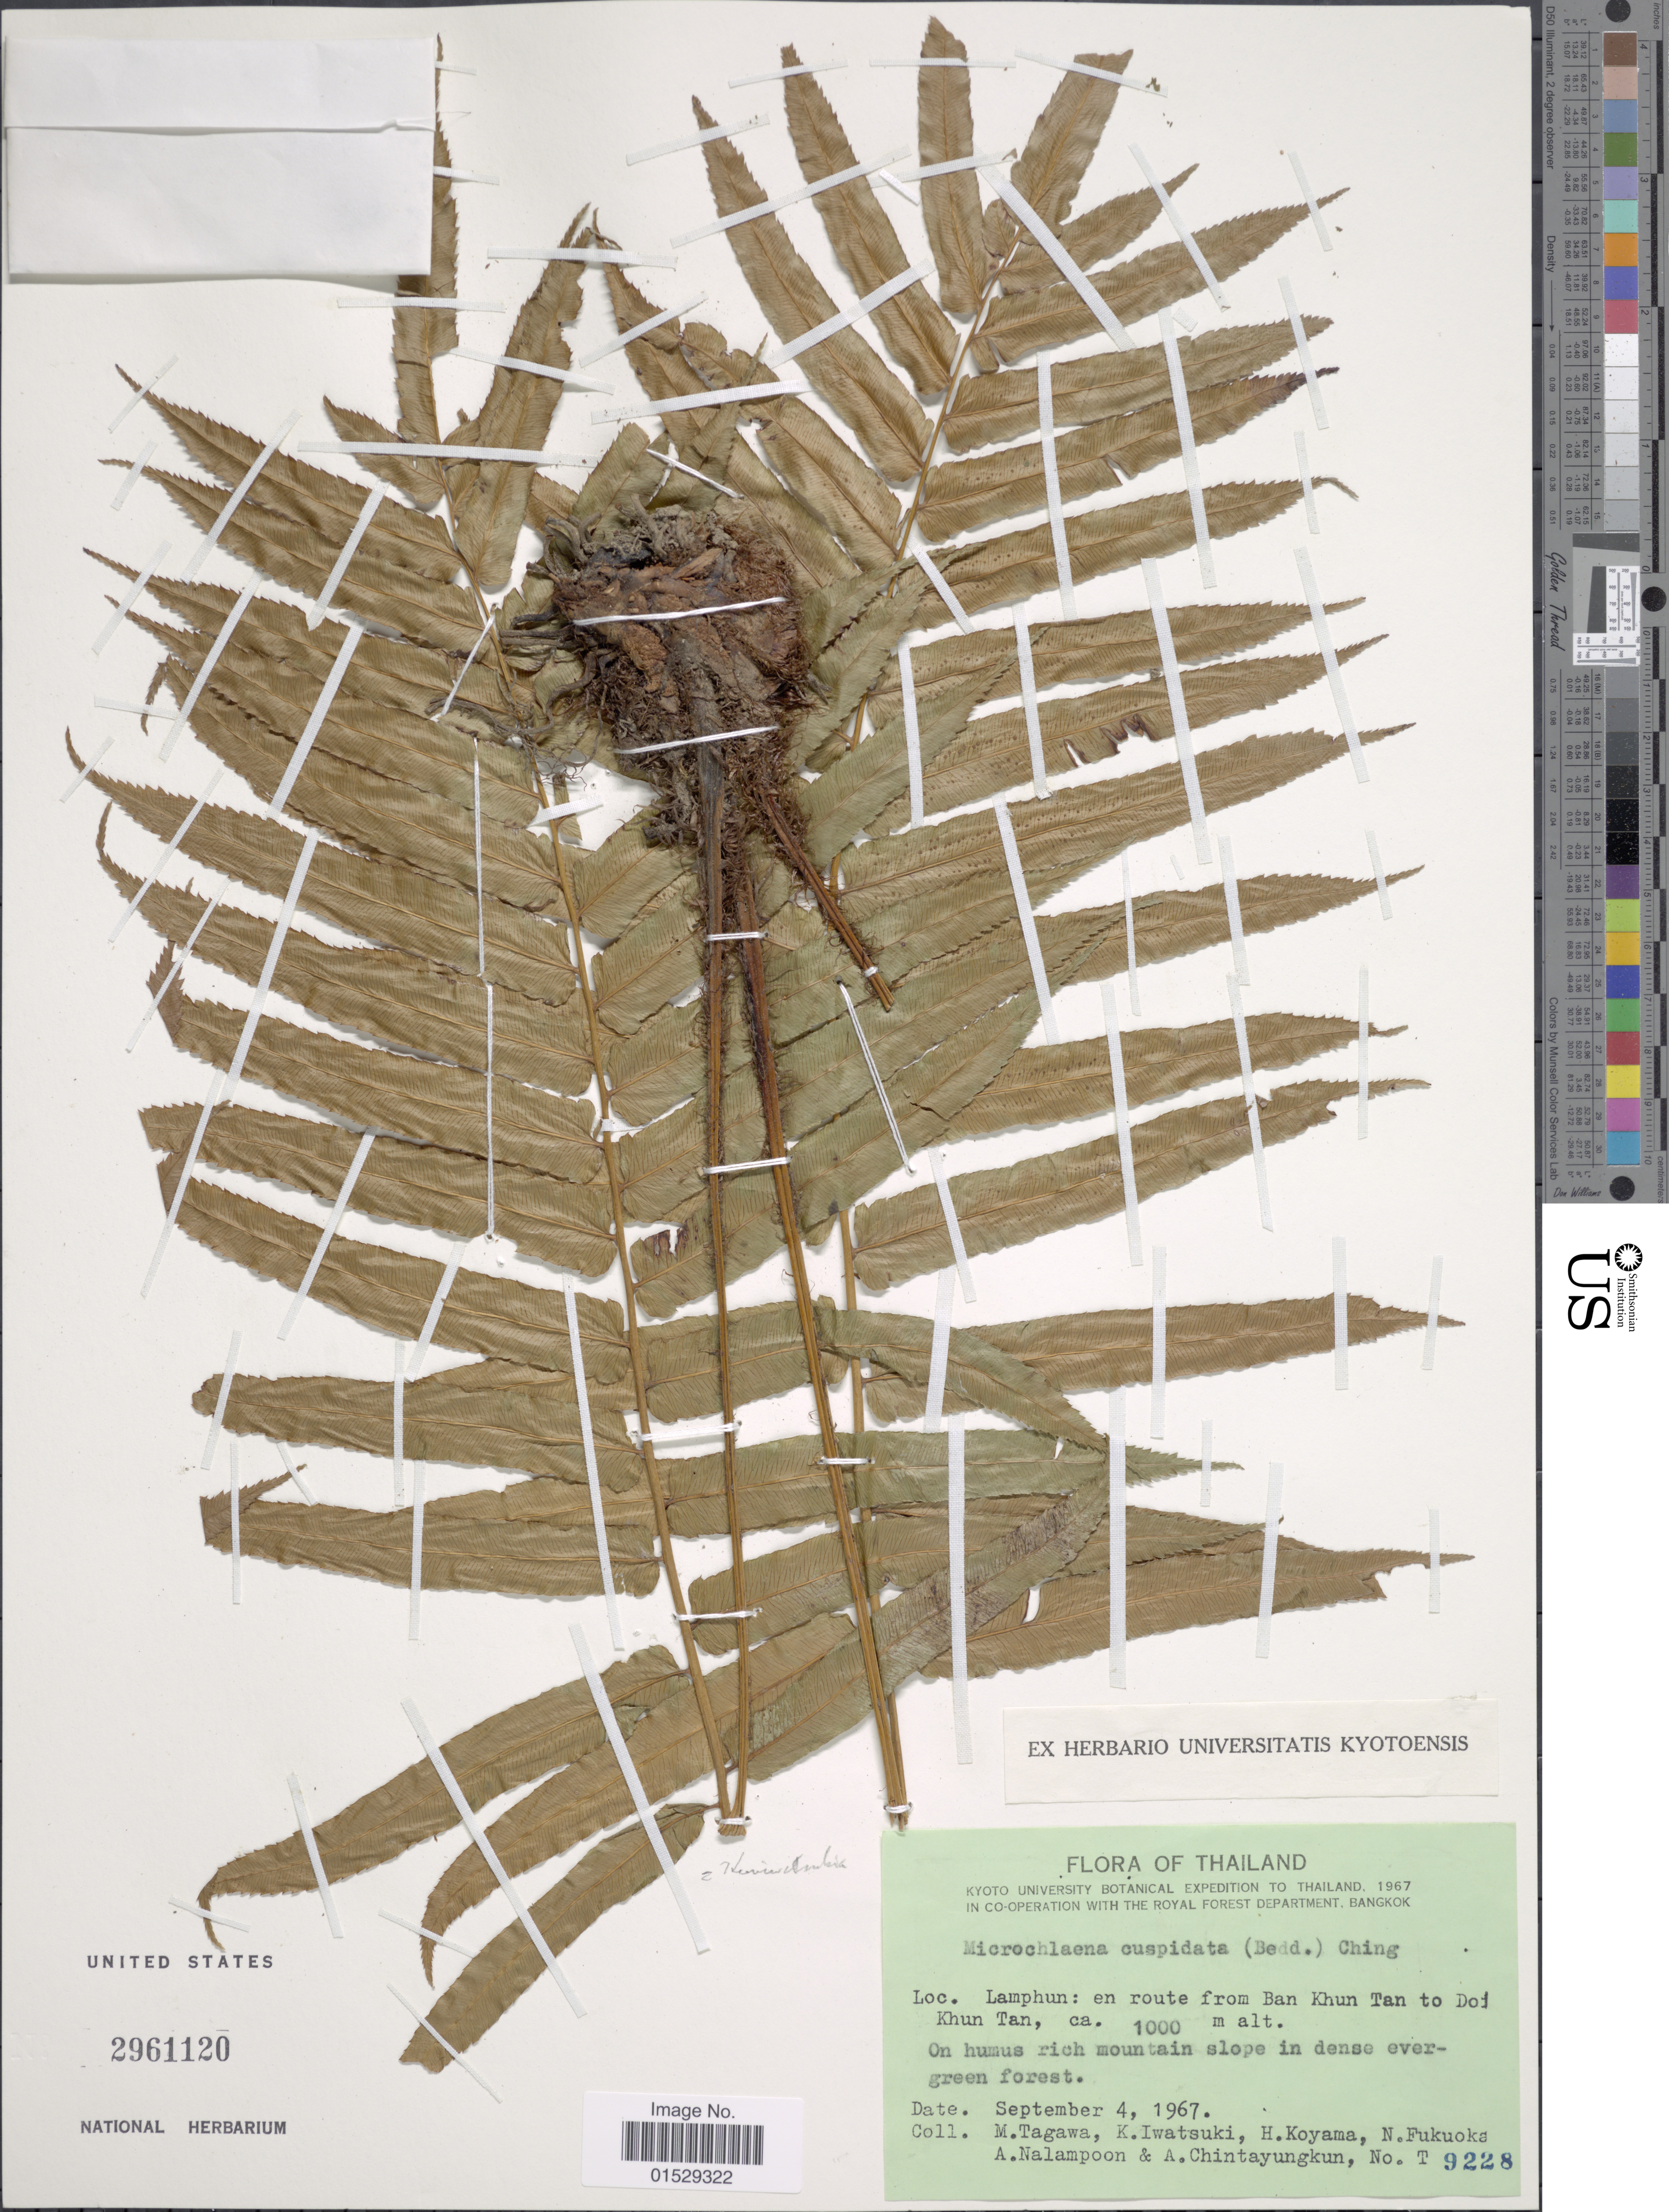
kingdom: Plantae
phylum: Tracheophyta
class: Polypodiopsida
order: Polypodiales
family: Athyriaceae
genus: Anisocampium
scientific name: Anisocampium cuspidatum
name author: (Mett. ex Bedd.) Yea C. Liu et al.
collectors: M. Tagawa, K. Iwatsuki, H. Koyama, N. Fukuoka & et al.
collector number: T9228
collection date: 1967-09-04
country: Thailand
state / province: Lamphun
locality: Lamphun: en route from Ban Khun Tan to Doi Khun Tan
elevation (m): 1000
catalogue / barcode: US 2961120